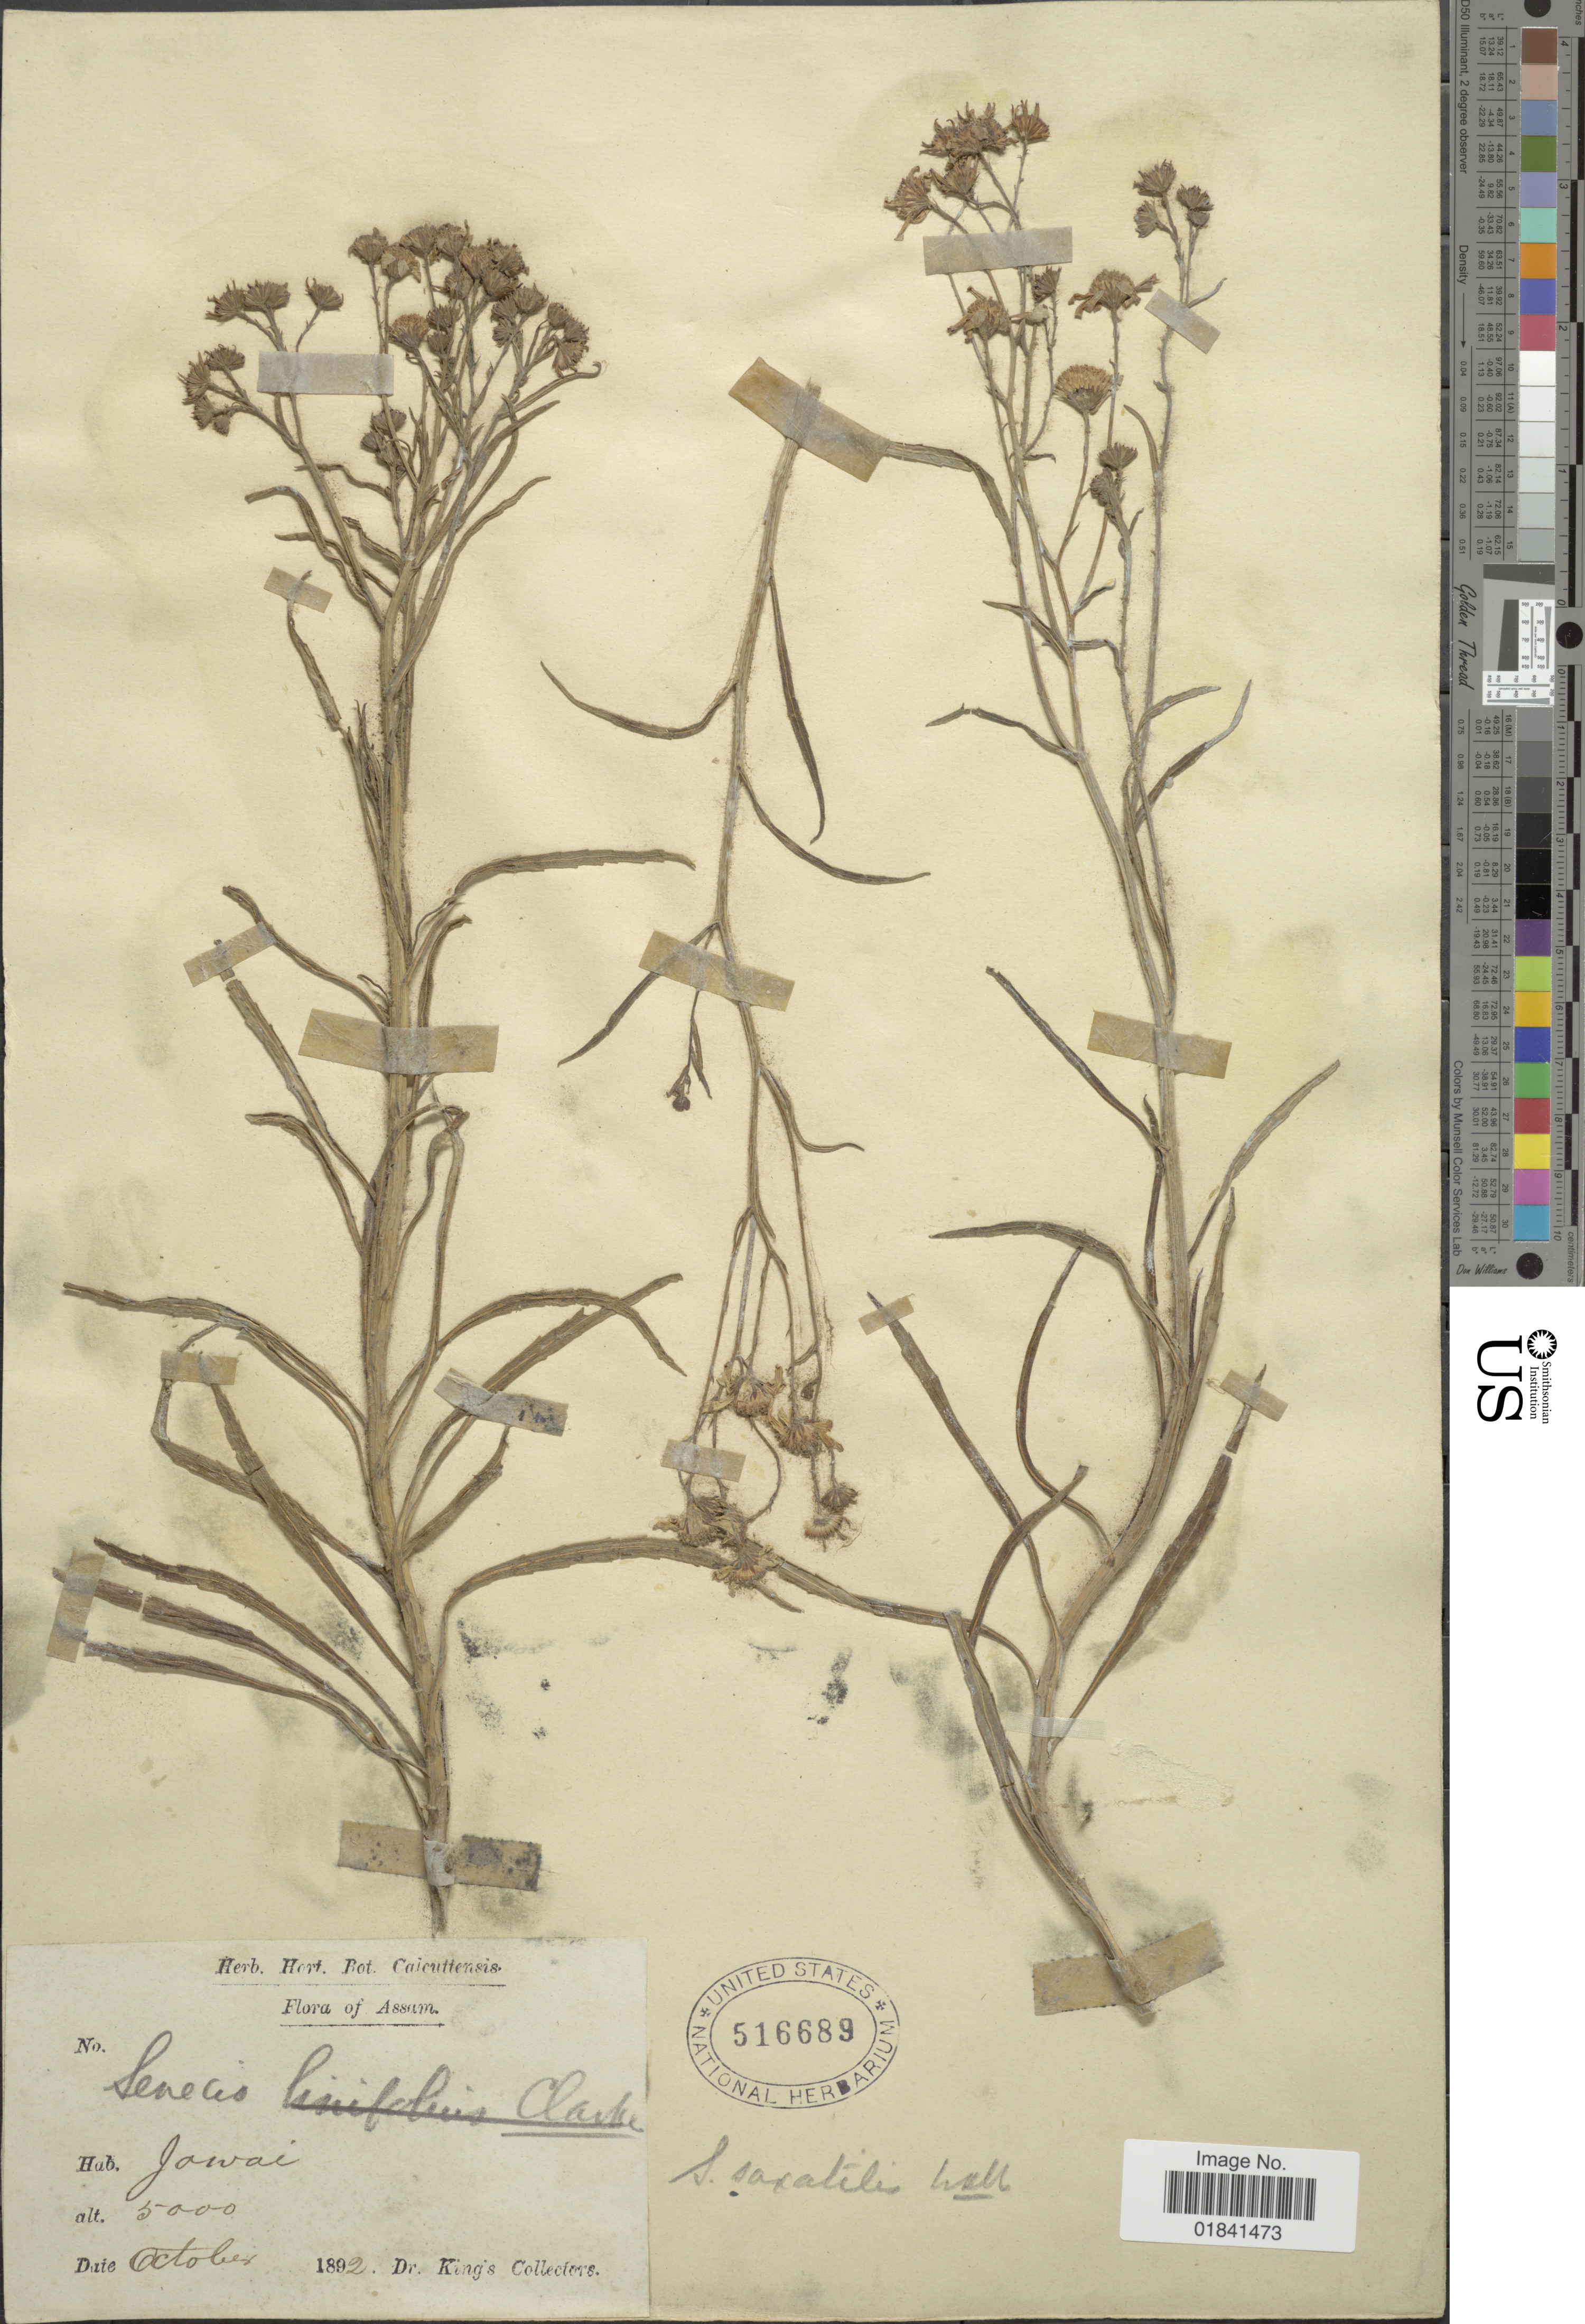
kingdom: Plantae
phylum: Tracheophyta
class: Magnoliopsida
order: Asterales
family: Asteraceae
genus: Senecio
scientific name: Senecio saxatilis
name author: Wall. & DC.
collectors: Dr. King's collector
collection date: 1892-10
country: India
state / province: Assam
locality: Jowai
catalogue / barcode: US 516689